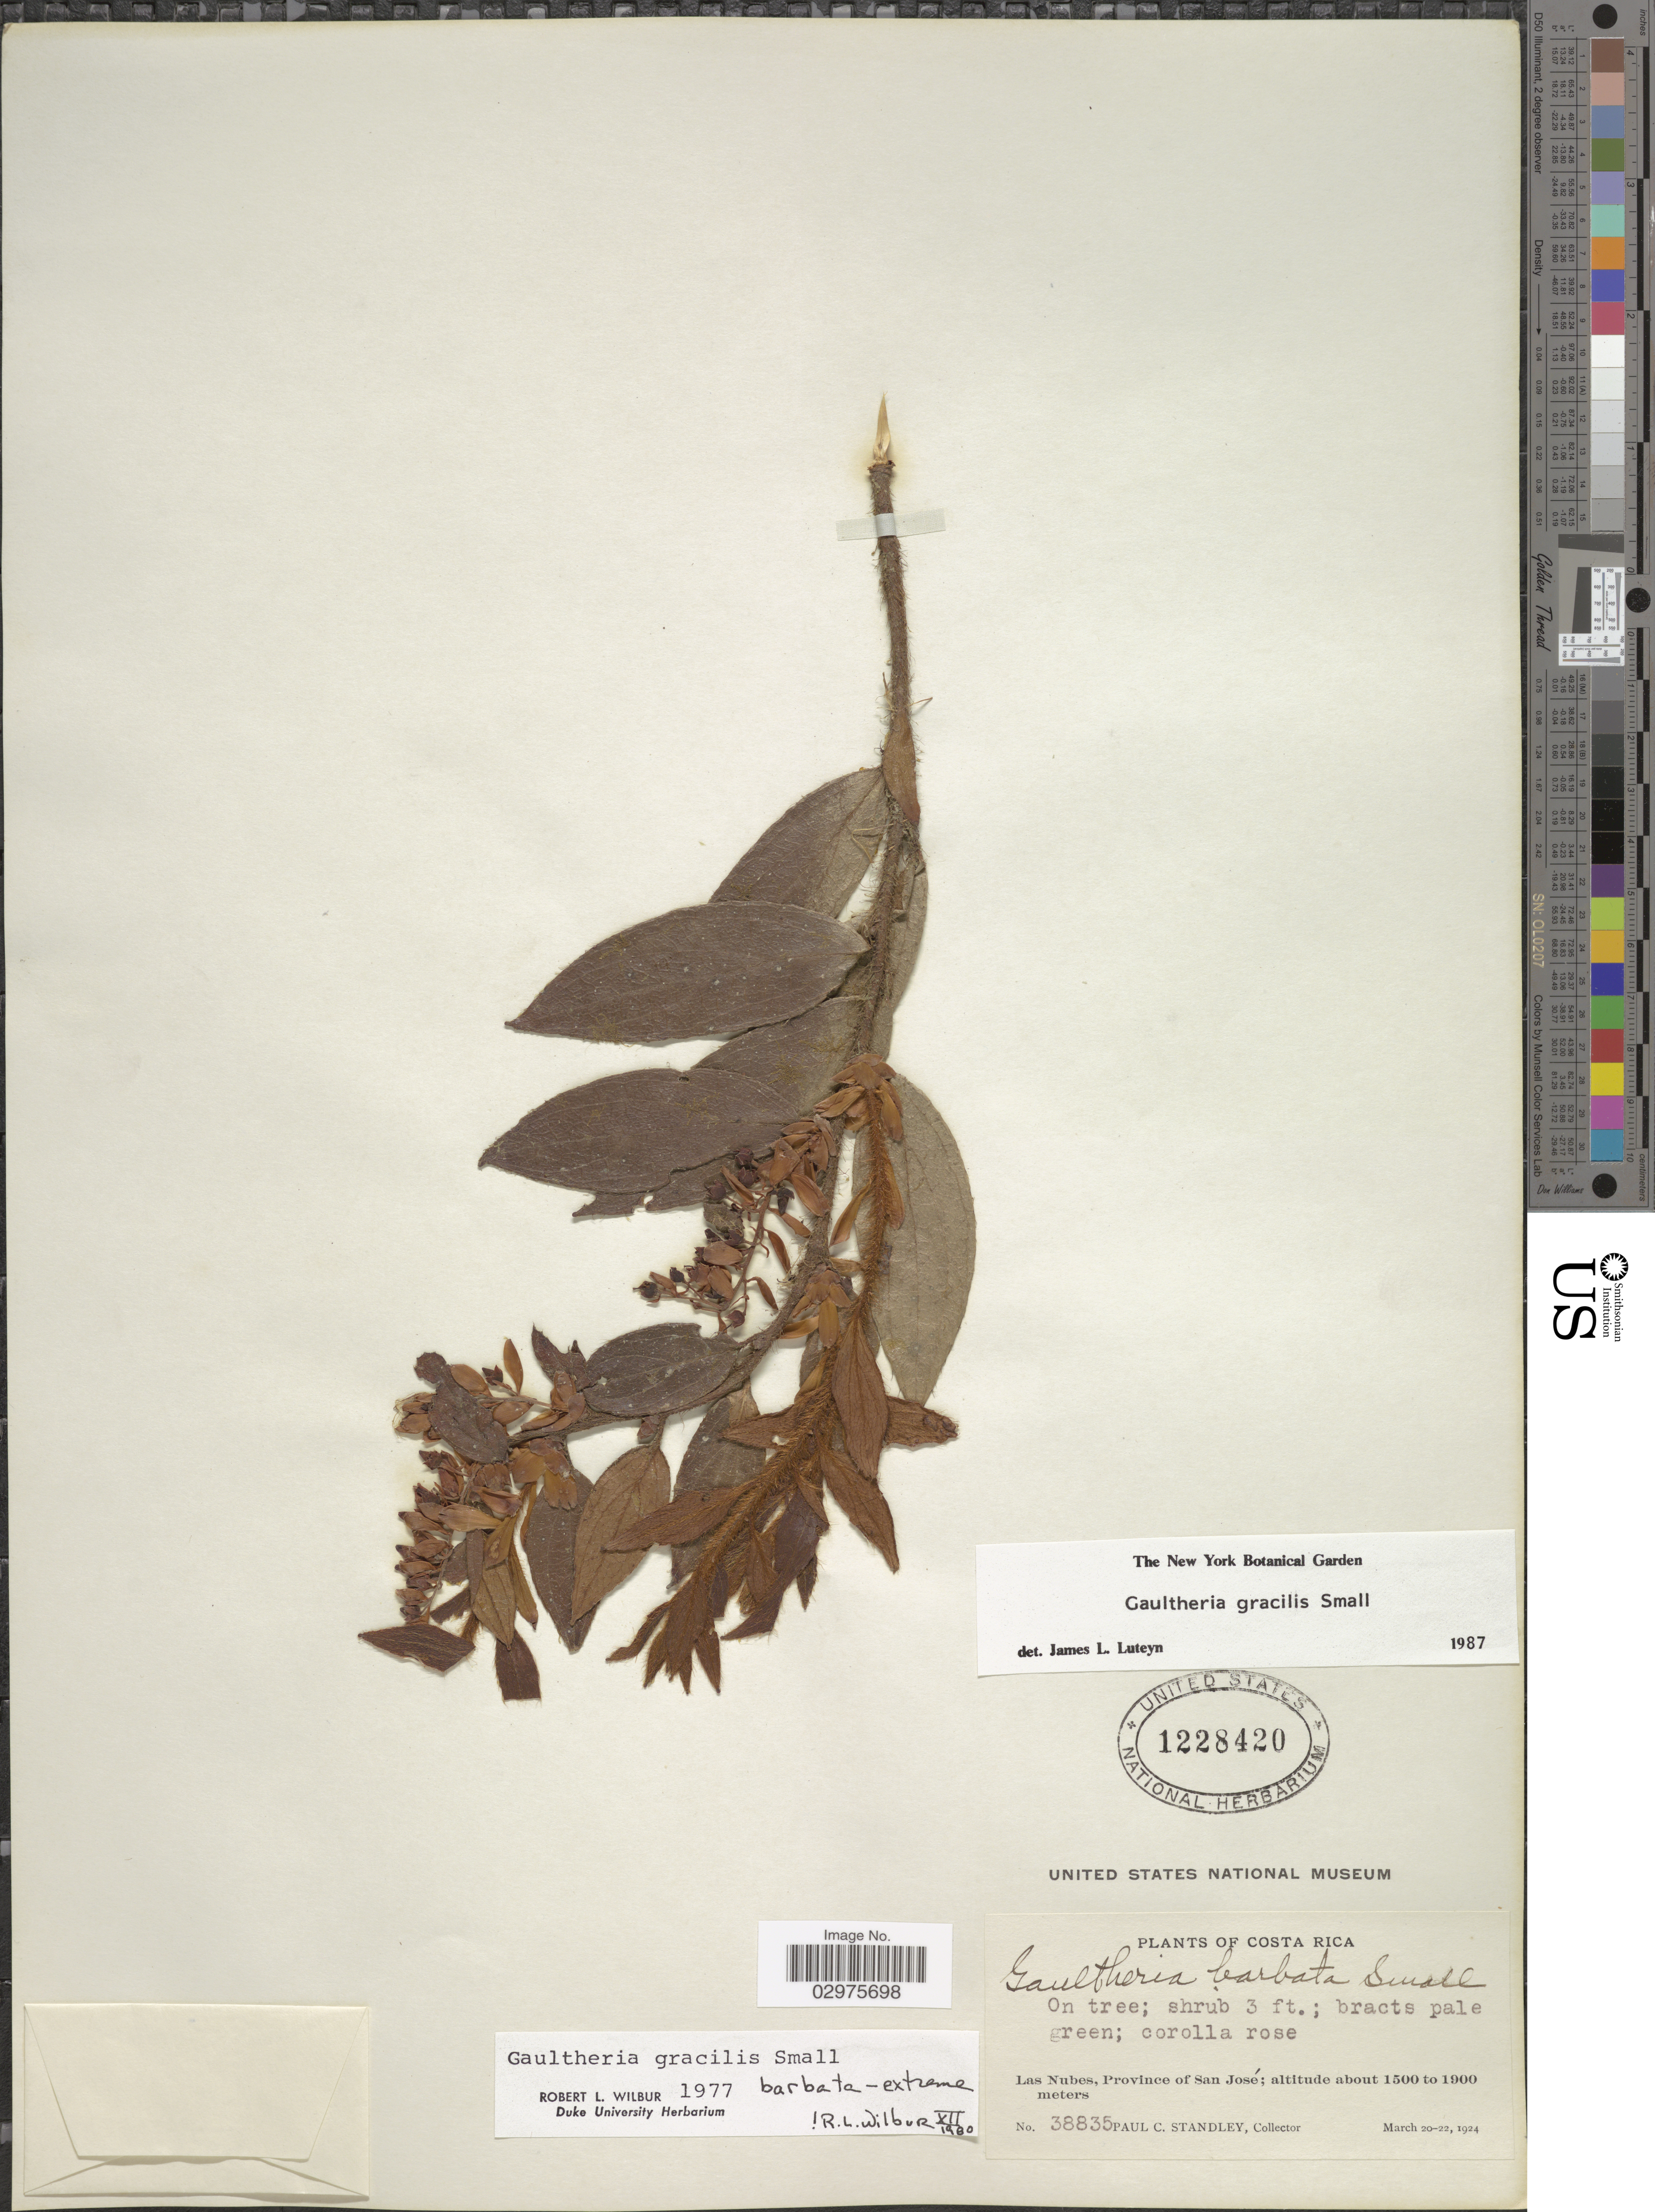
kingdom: Plantae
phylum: Tracheophyta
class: Magnoliopsida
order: Ericales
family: Ericaceae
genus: Gaultheria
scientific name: Gaultheria gracilis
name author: Small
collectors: P. C. Standley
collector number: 38835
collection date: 1924-03-20/1924-03-22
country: Costa Rica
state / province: San José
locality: Las Nubes.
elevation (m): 1500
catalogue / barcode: US 1228420